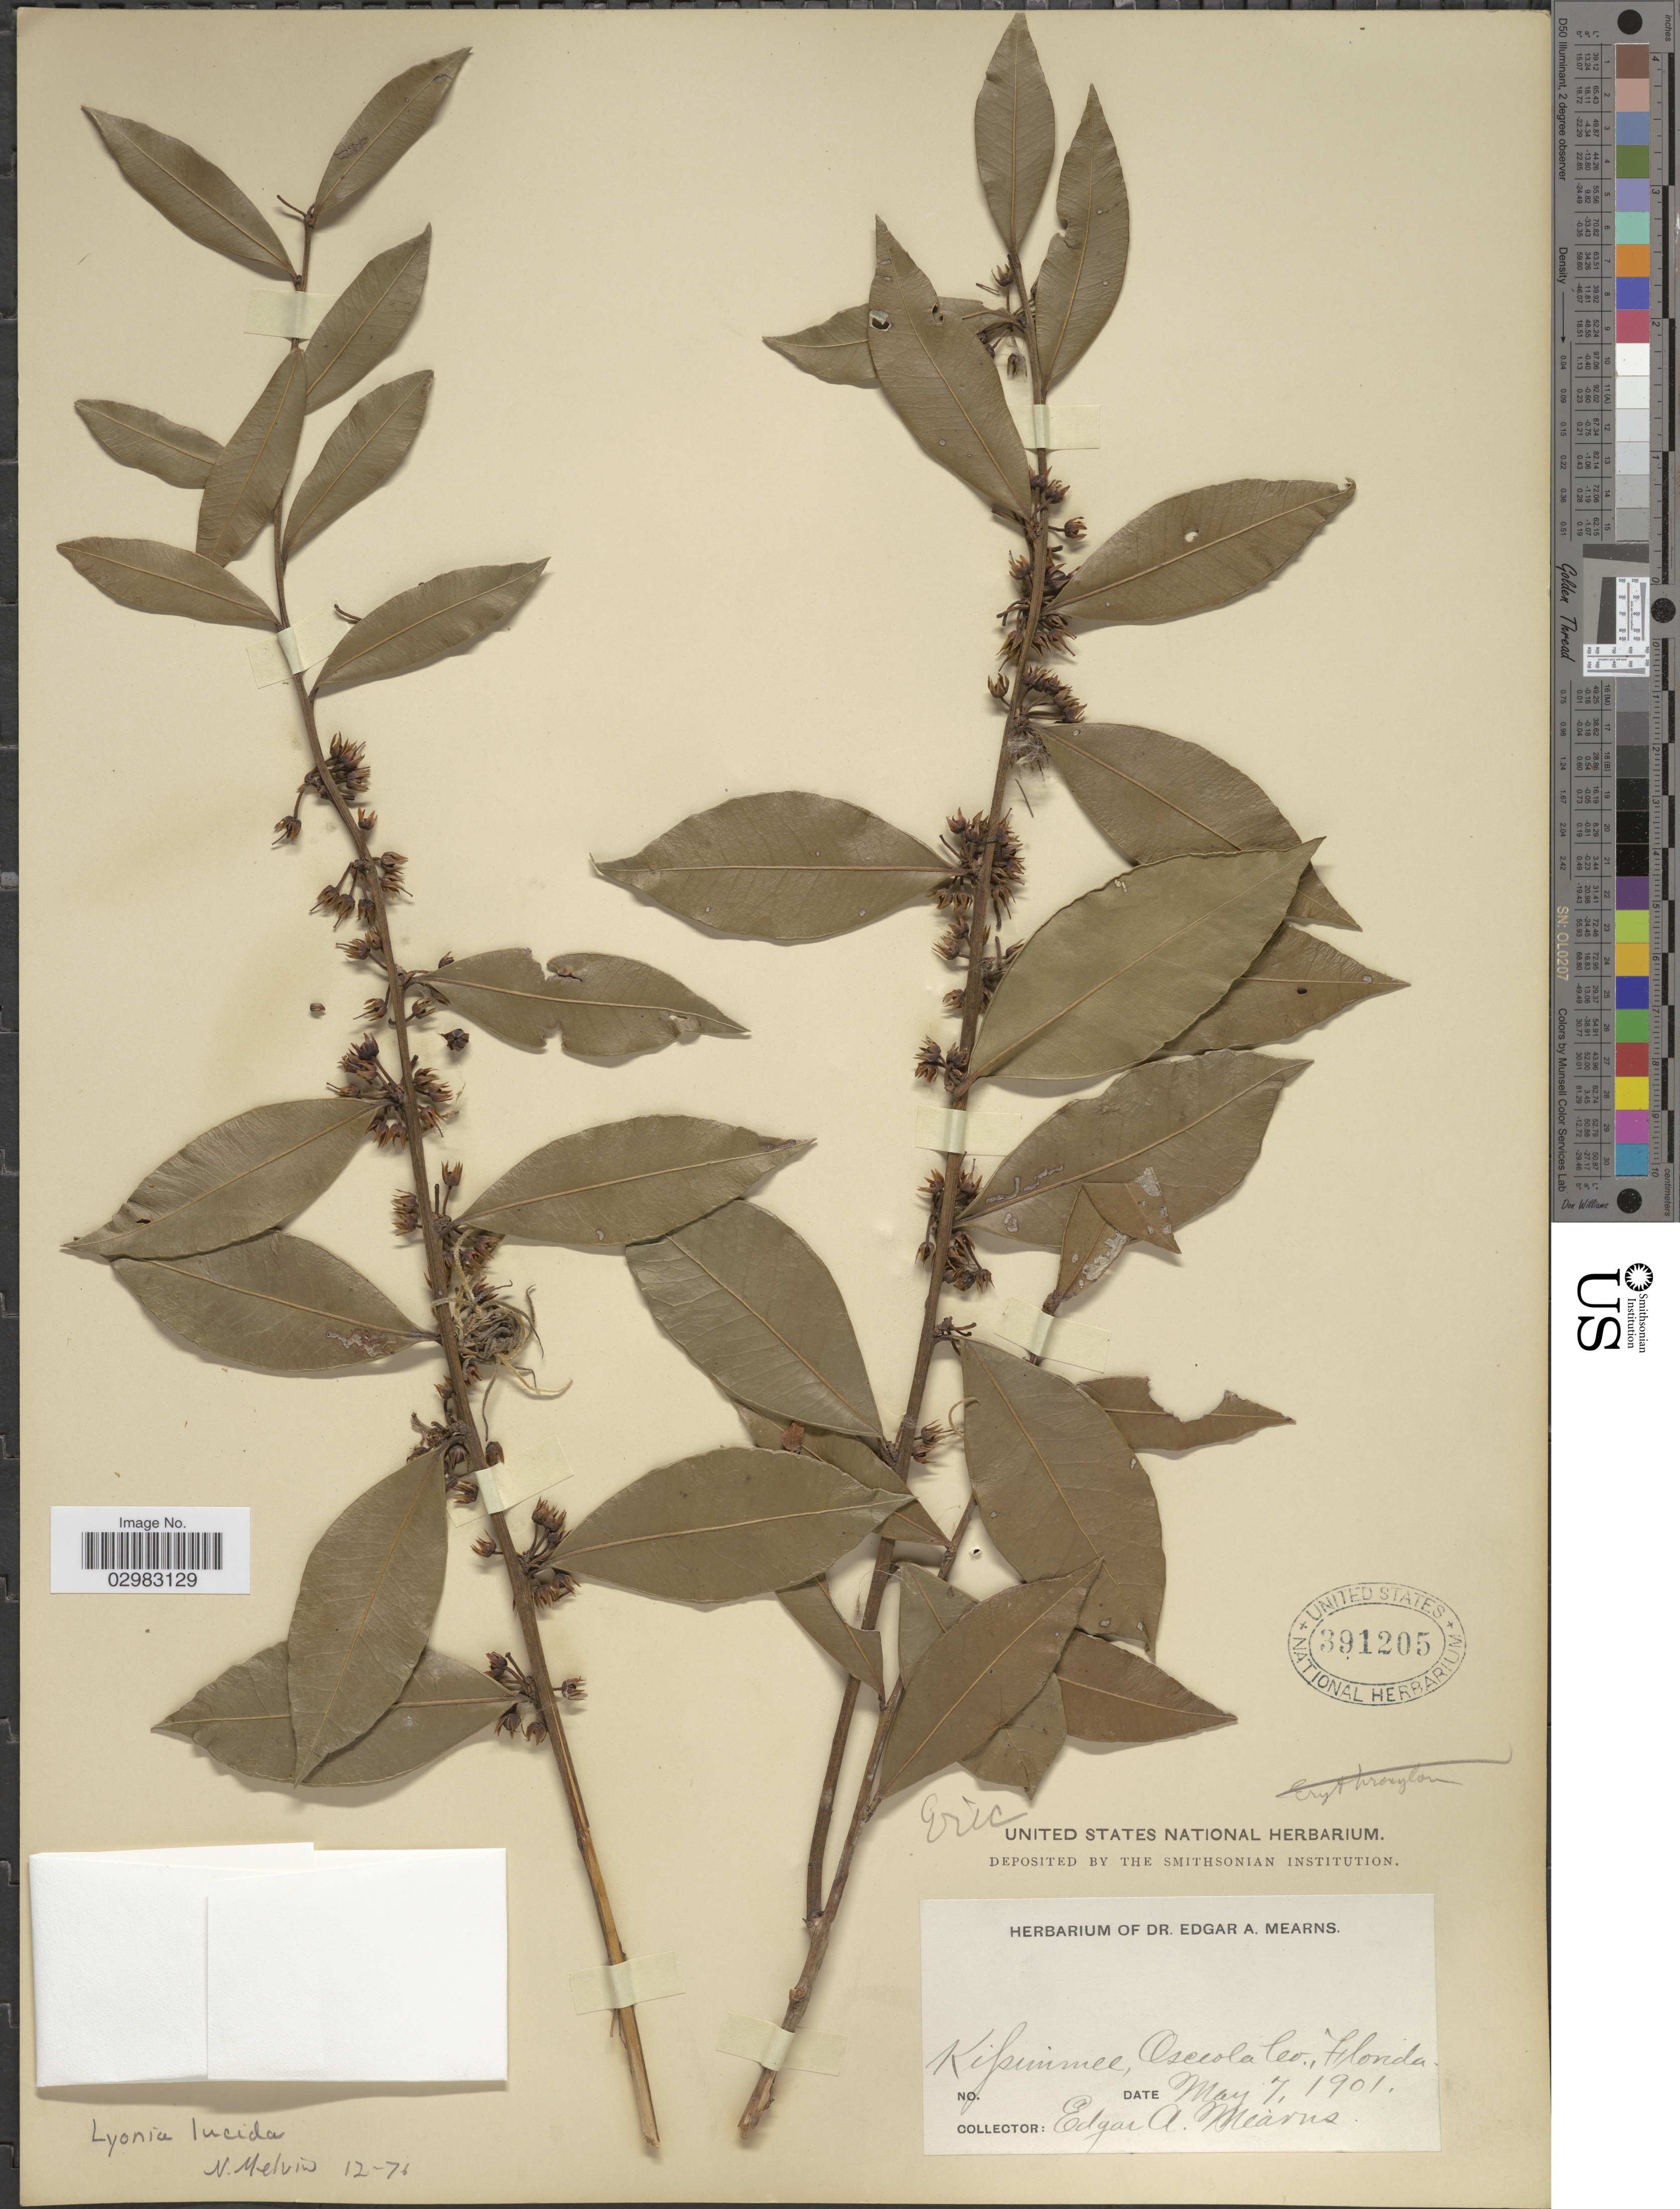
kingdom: Plantae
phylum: Tracheophyta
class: Magnoliopsida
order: Ericales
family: Ericaceae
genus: Lyonia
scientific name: Lyonia lucida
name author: K. Koch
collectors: E. A. Mearns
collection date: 1901-05-07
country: United States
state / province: Florida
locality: Kissimmee, Osceola Co.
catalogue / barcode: US 391205